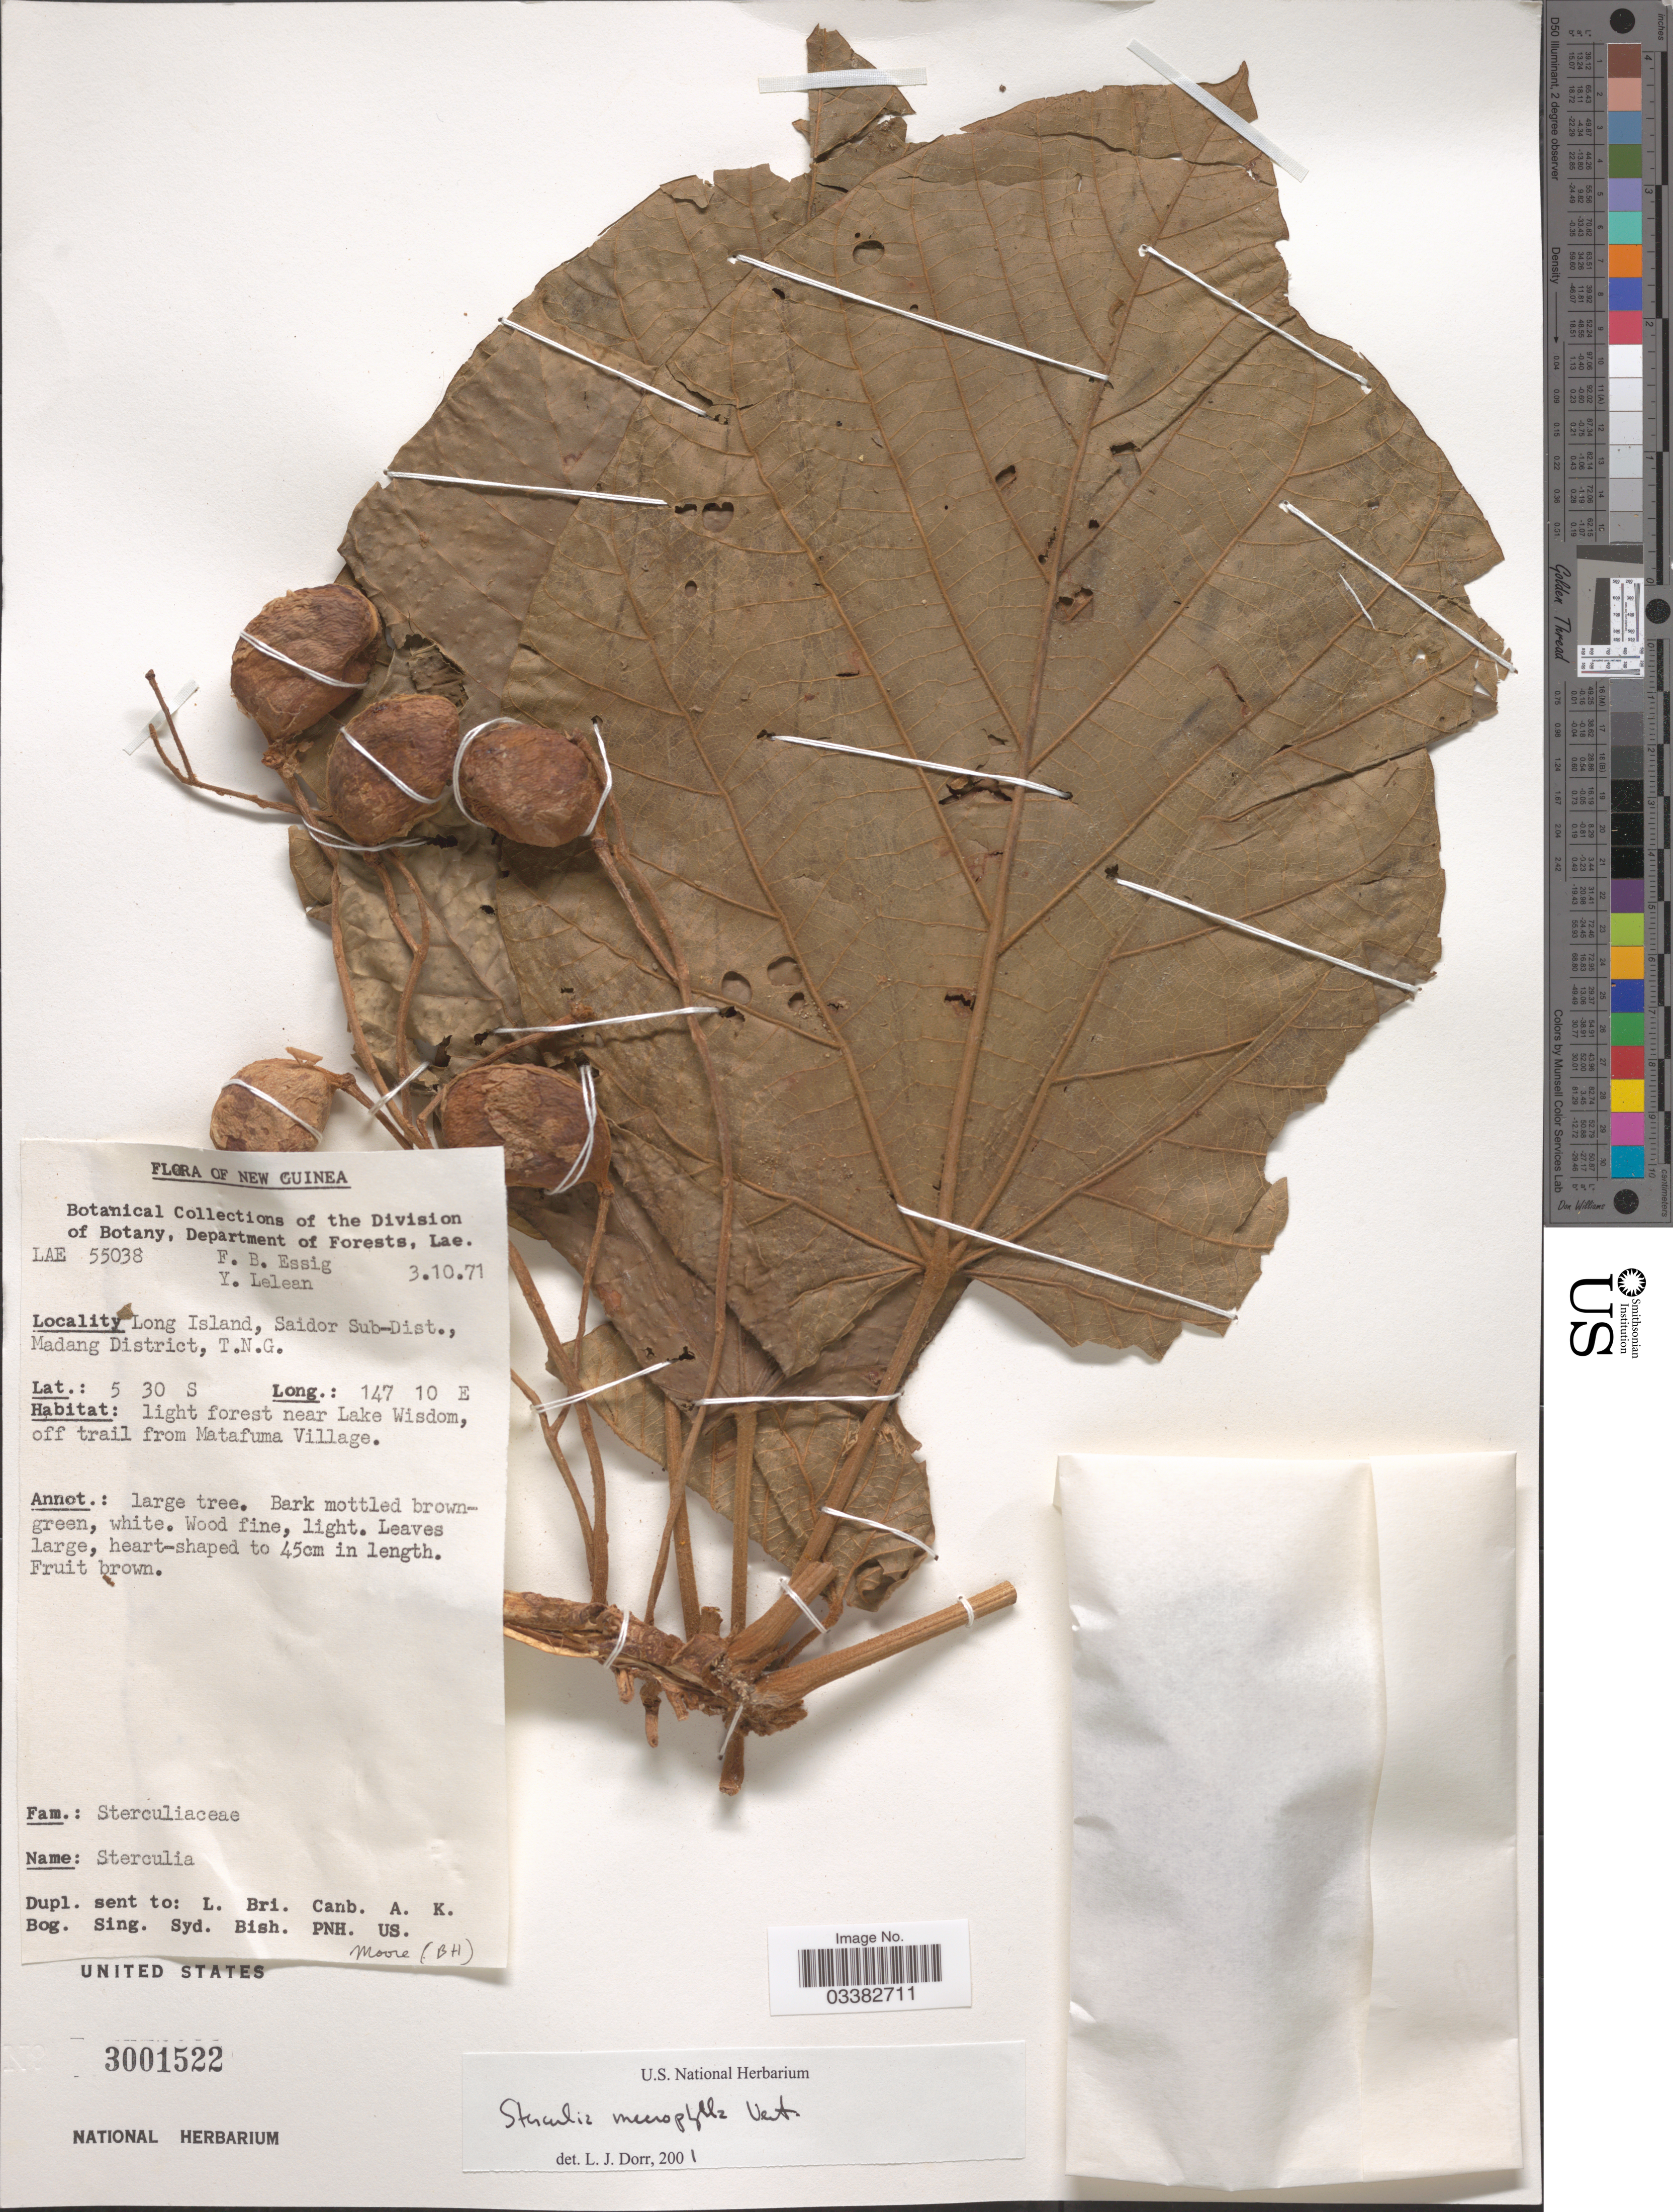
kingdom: Plantae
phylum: Tracheophyta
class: Magnoliopsida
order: Malvales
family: Malvaceae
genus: Sterculia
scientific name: Sterculia macrophylla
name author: Vent.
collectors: F. Essig & Y. Lelean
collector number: LAE 55038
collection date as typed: Transcribed d/m/y: 3/10/71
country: Papua New Guinea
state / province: Madang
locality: New Guinea. Long Island, Saidor Sub-Dist., Madang District, T.N.G. Light forest near Lake Wisdom, off trail from Matafuma Village.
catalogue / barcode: US 3001522